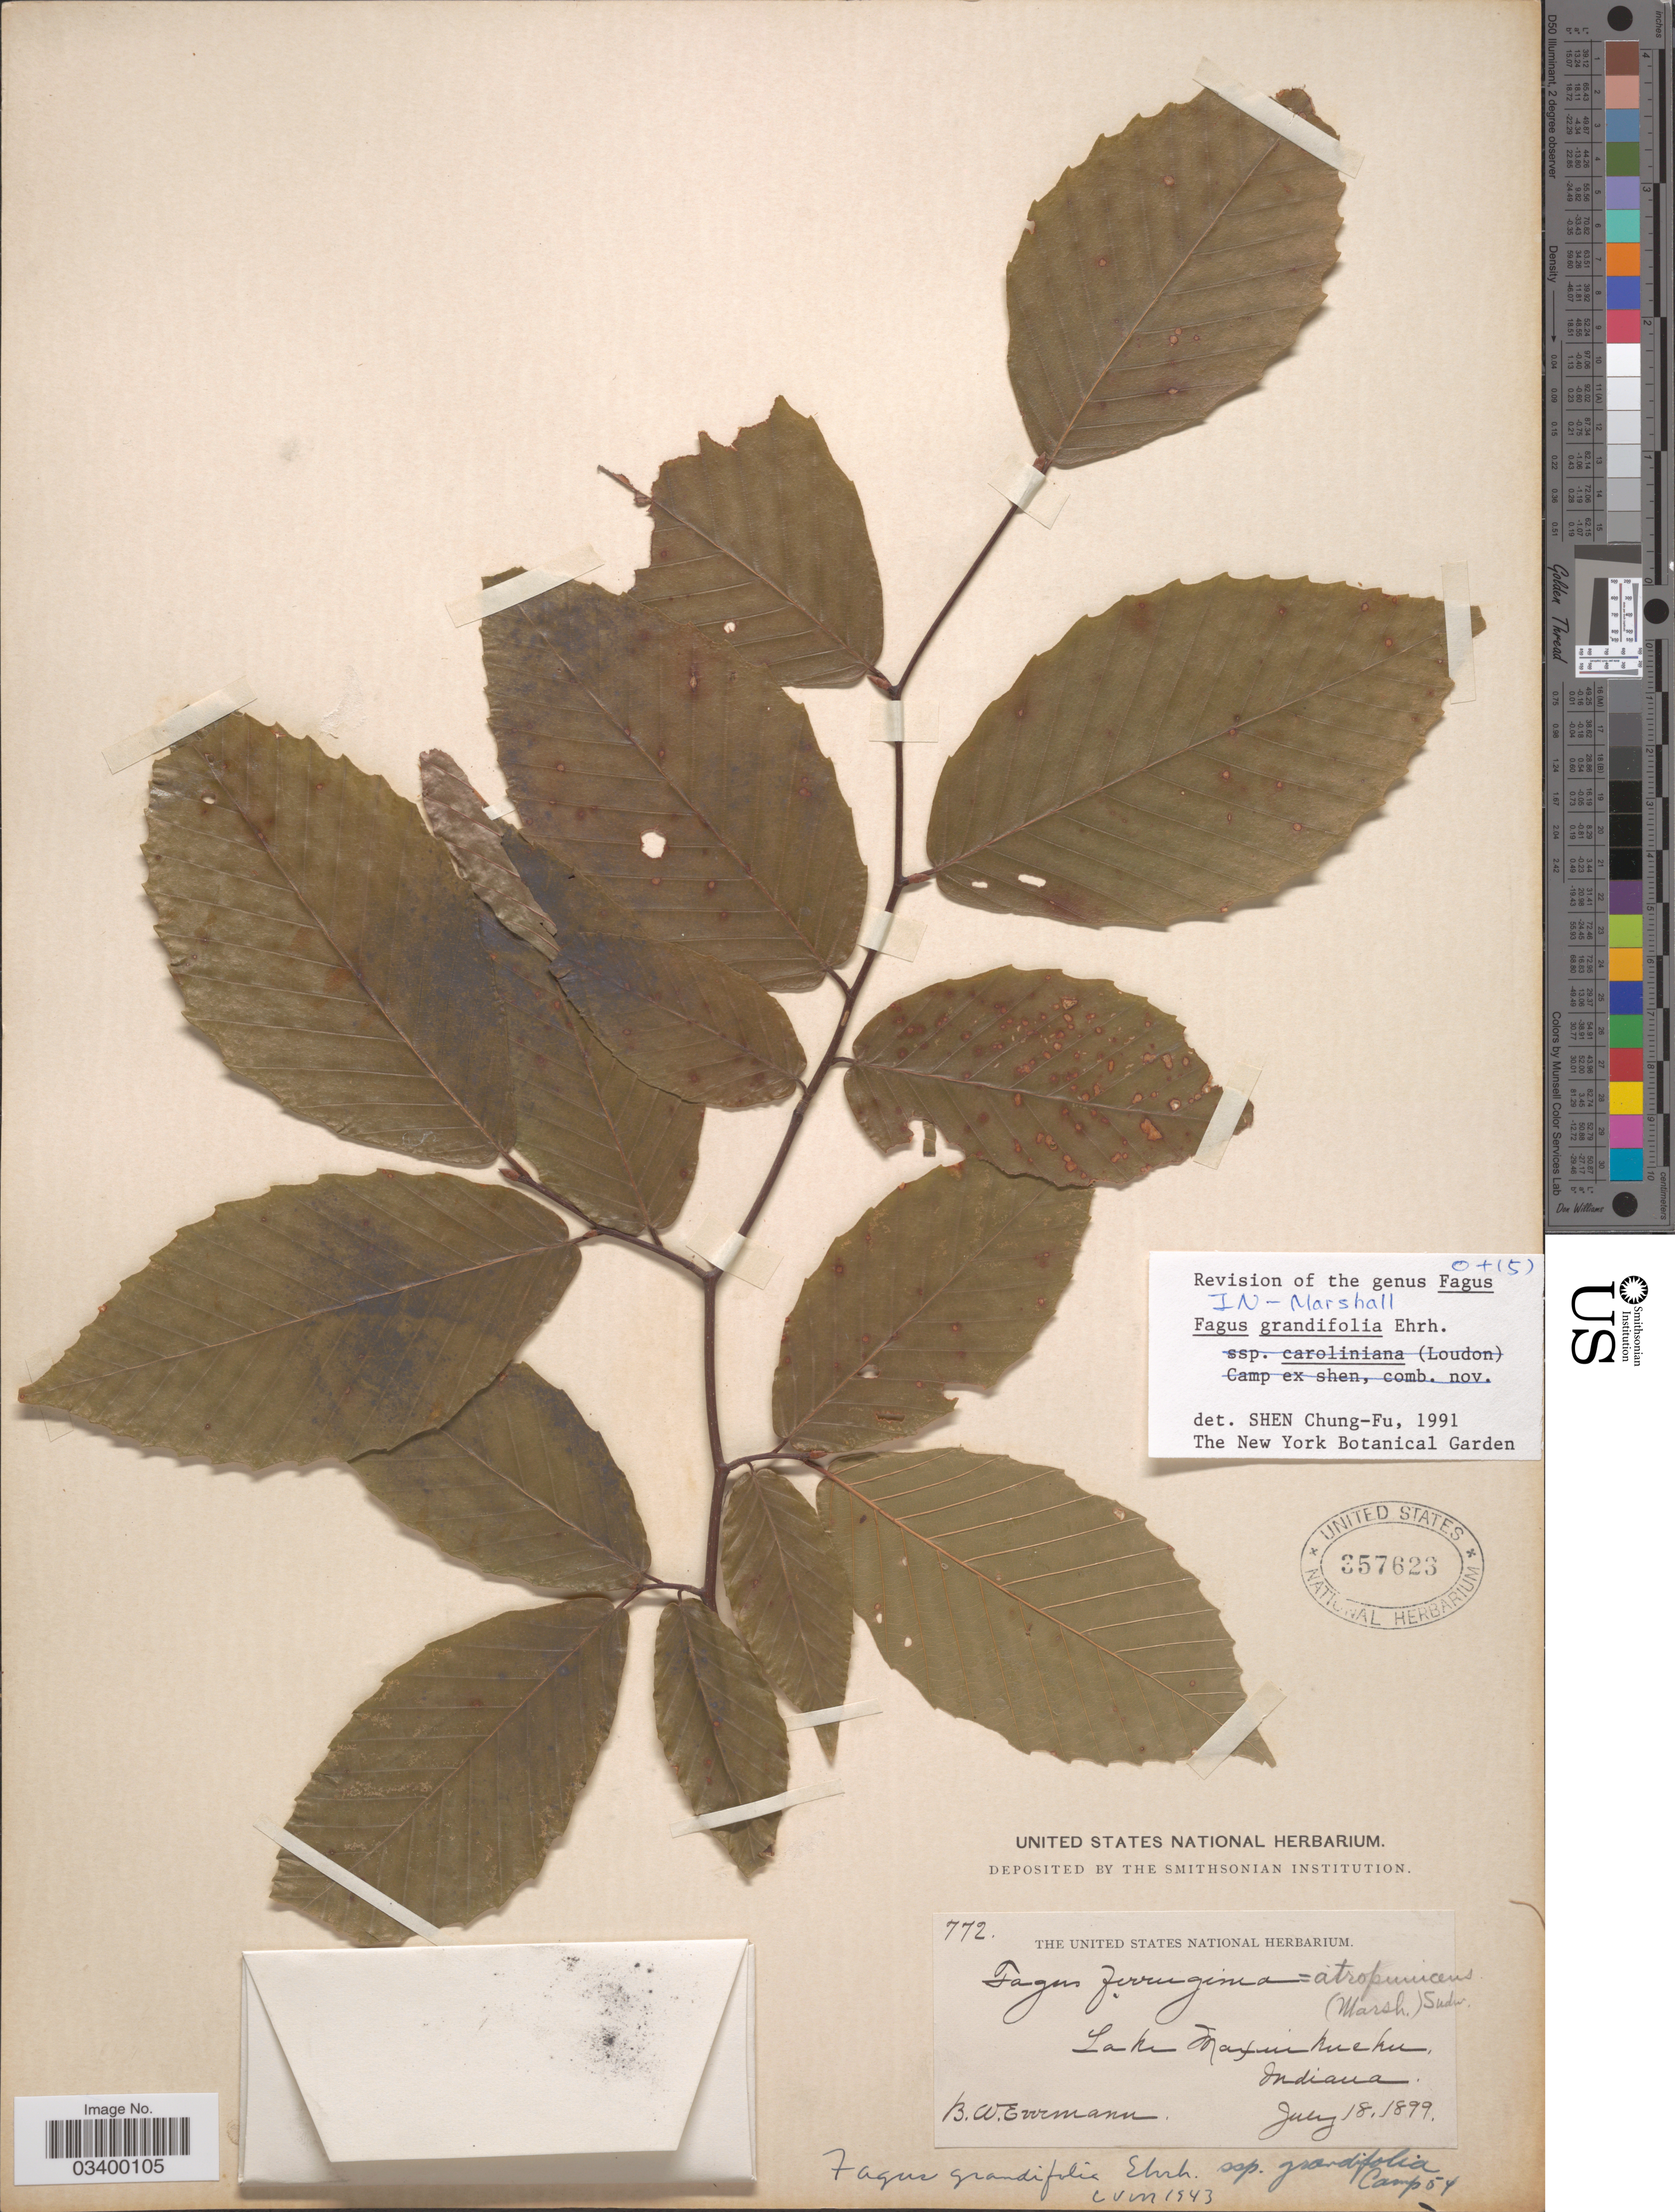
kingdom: Plantae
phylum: Tracheophyta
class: Magnoliopsida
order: Fagales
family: Fagaceae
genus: Fagus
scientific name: Fagus grandifolia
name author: Ehrh.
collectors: B. W. Evermann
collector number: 772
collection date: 1899-07-18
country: United States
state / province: Indiana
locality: Lake Maxinkuckee.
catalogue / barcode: US 357623